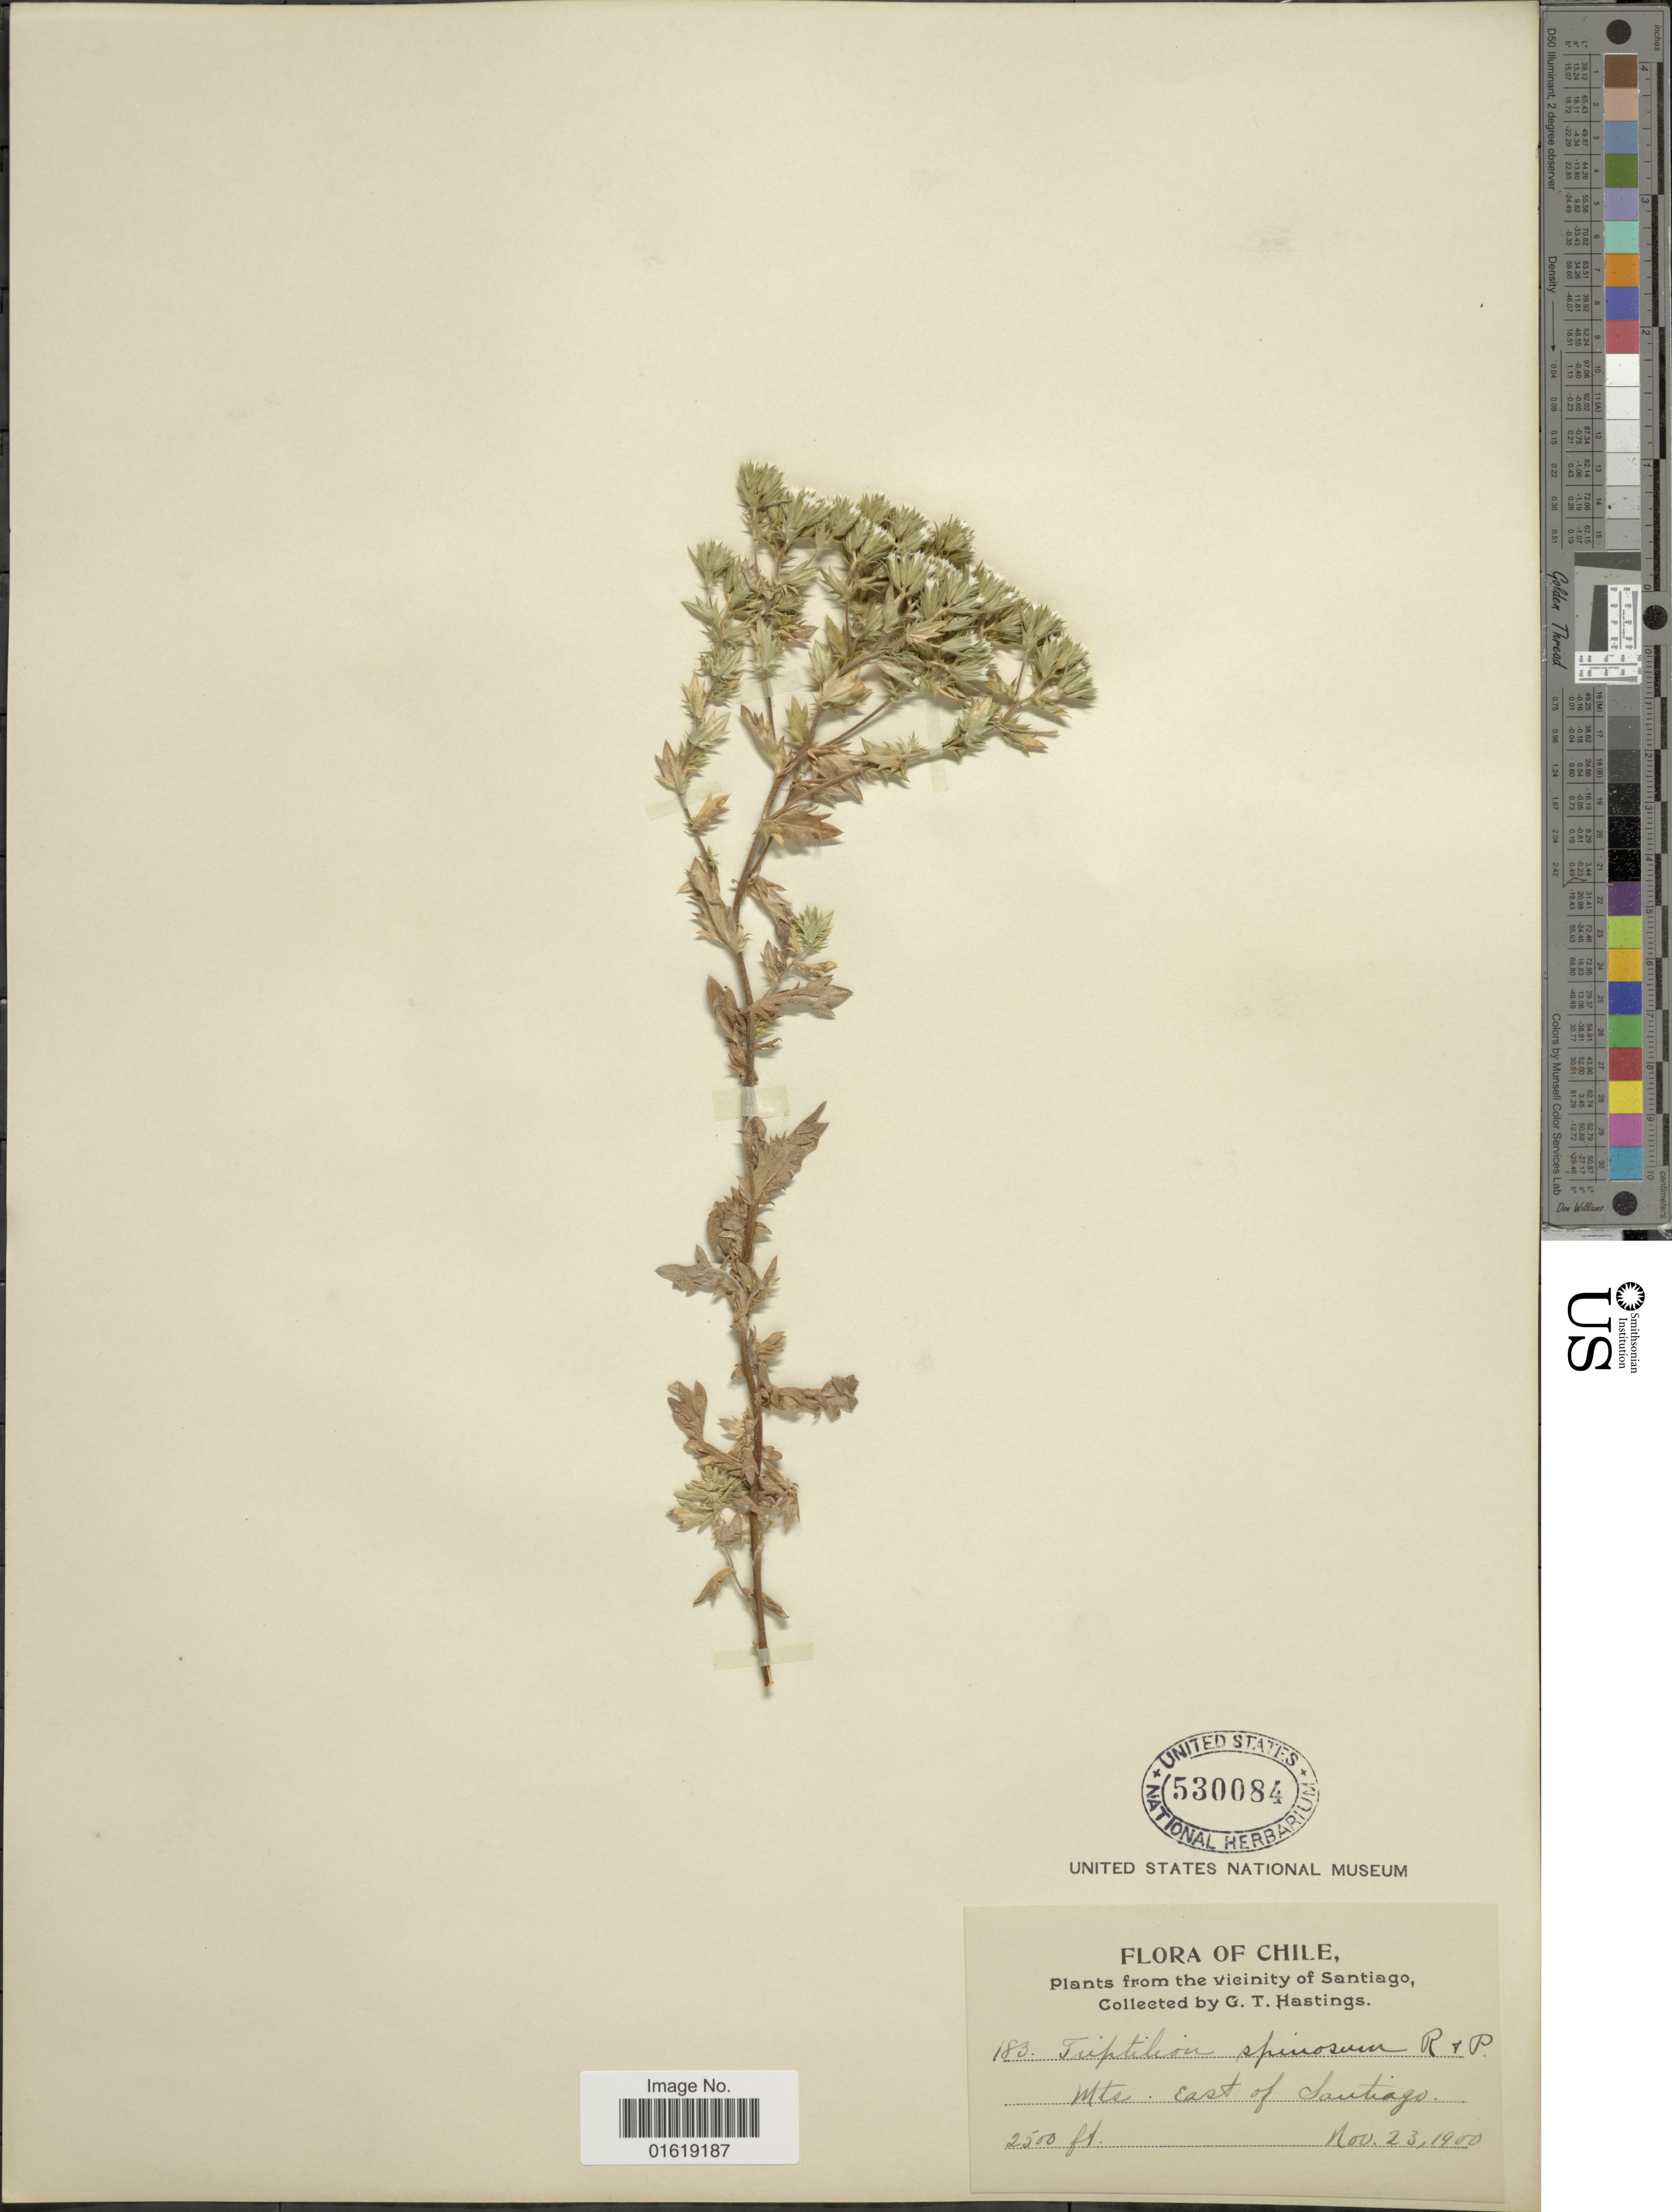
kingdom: Plantae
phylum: Tracheophyta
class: Magnoliopsida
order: Asterales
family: Asteraceae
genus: Triptilion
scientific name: Triptilion spinosum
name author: Ruiz & Pav.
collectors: G. Hastings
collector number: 183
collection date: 1900-11-23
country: Chile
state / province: Región Metropolitana (RM)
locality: Vicinity of Santiago. Mts. East of Santiago.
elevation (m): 762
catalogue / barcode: US 530084